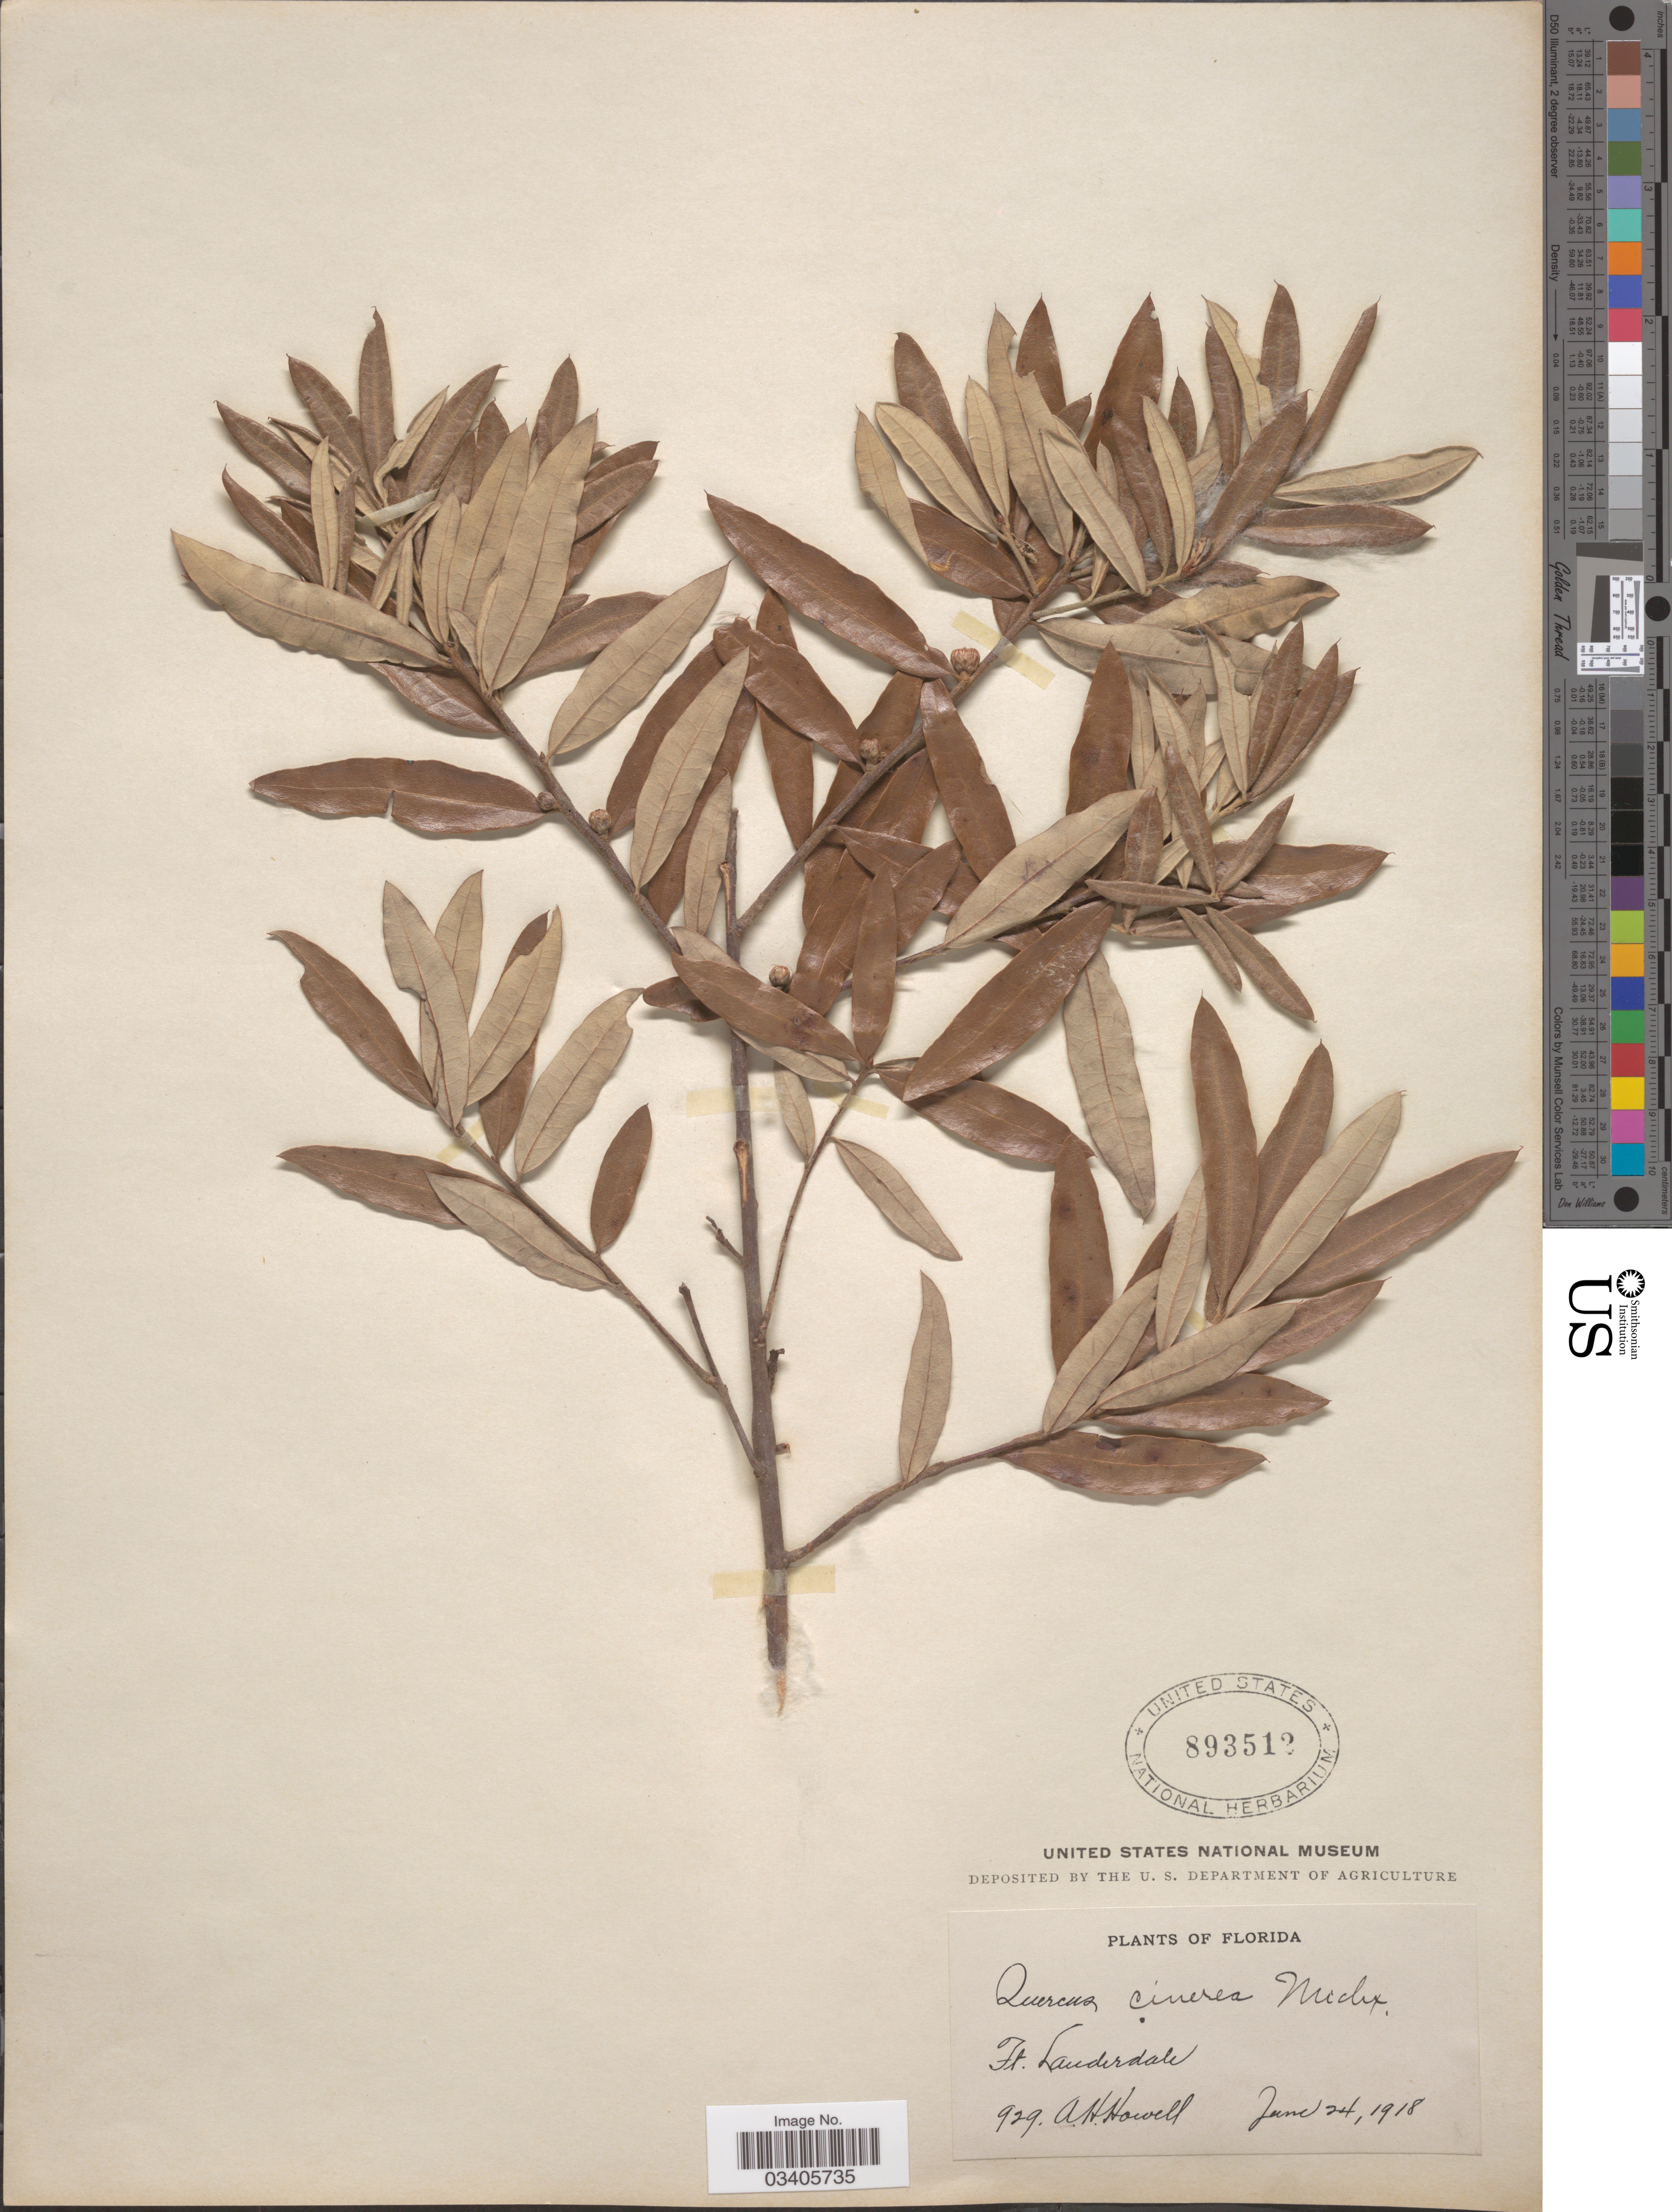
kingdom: Plantae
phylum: Tracheophyta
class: Magnoliopsida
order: Fagales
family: Fagaceae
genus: Quercus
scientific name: Quercus incana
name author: W. Bartram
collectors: A. Howell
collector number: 929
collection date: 1918-06-24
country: United States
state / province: Florida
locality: Ft. Lauderdale.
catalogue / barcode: US 893512